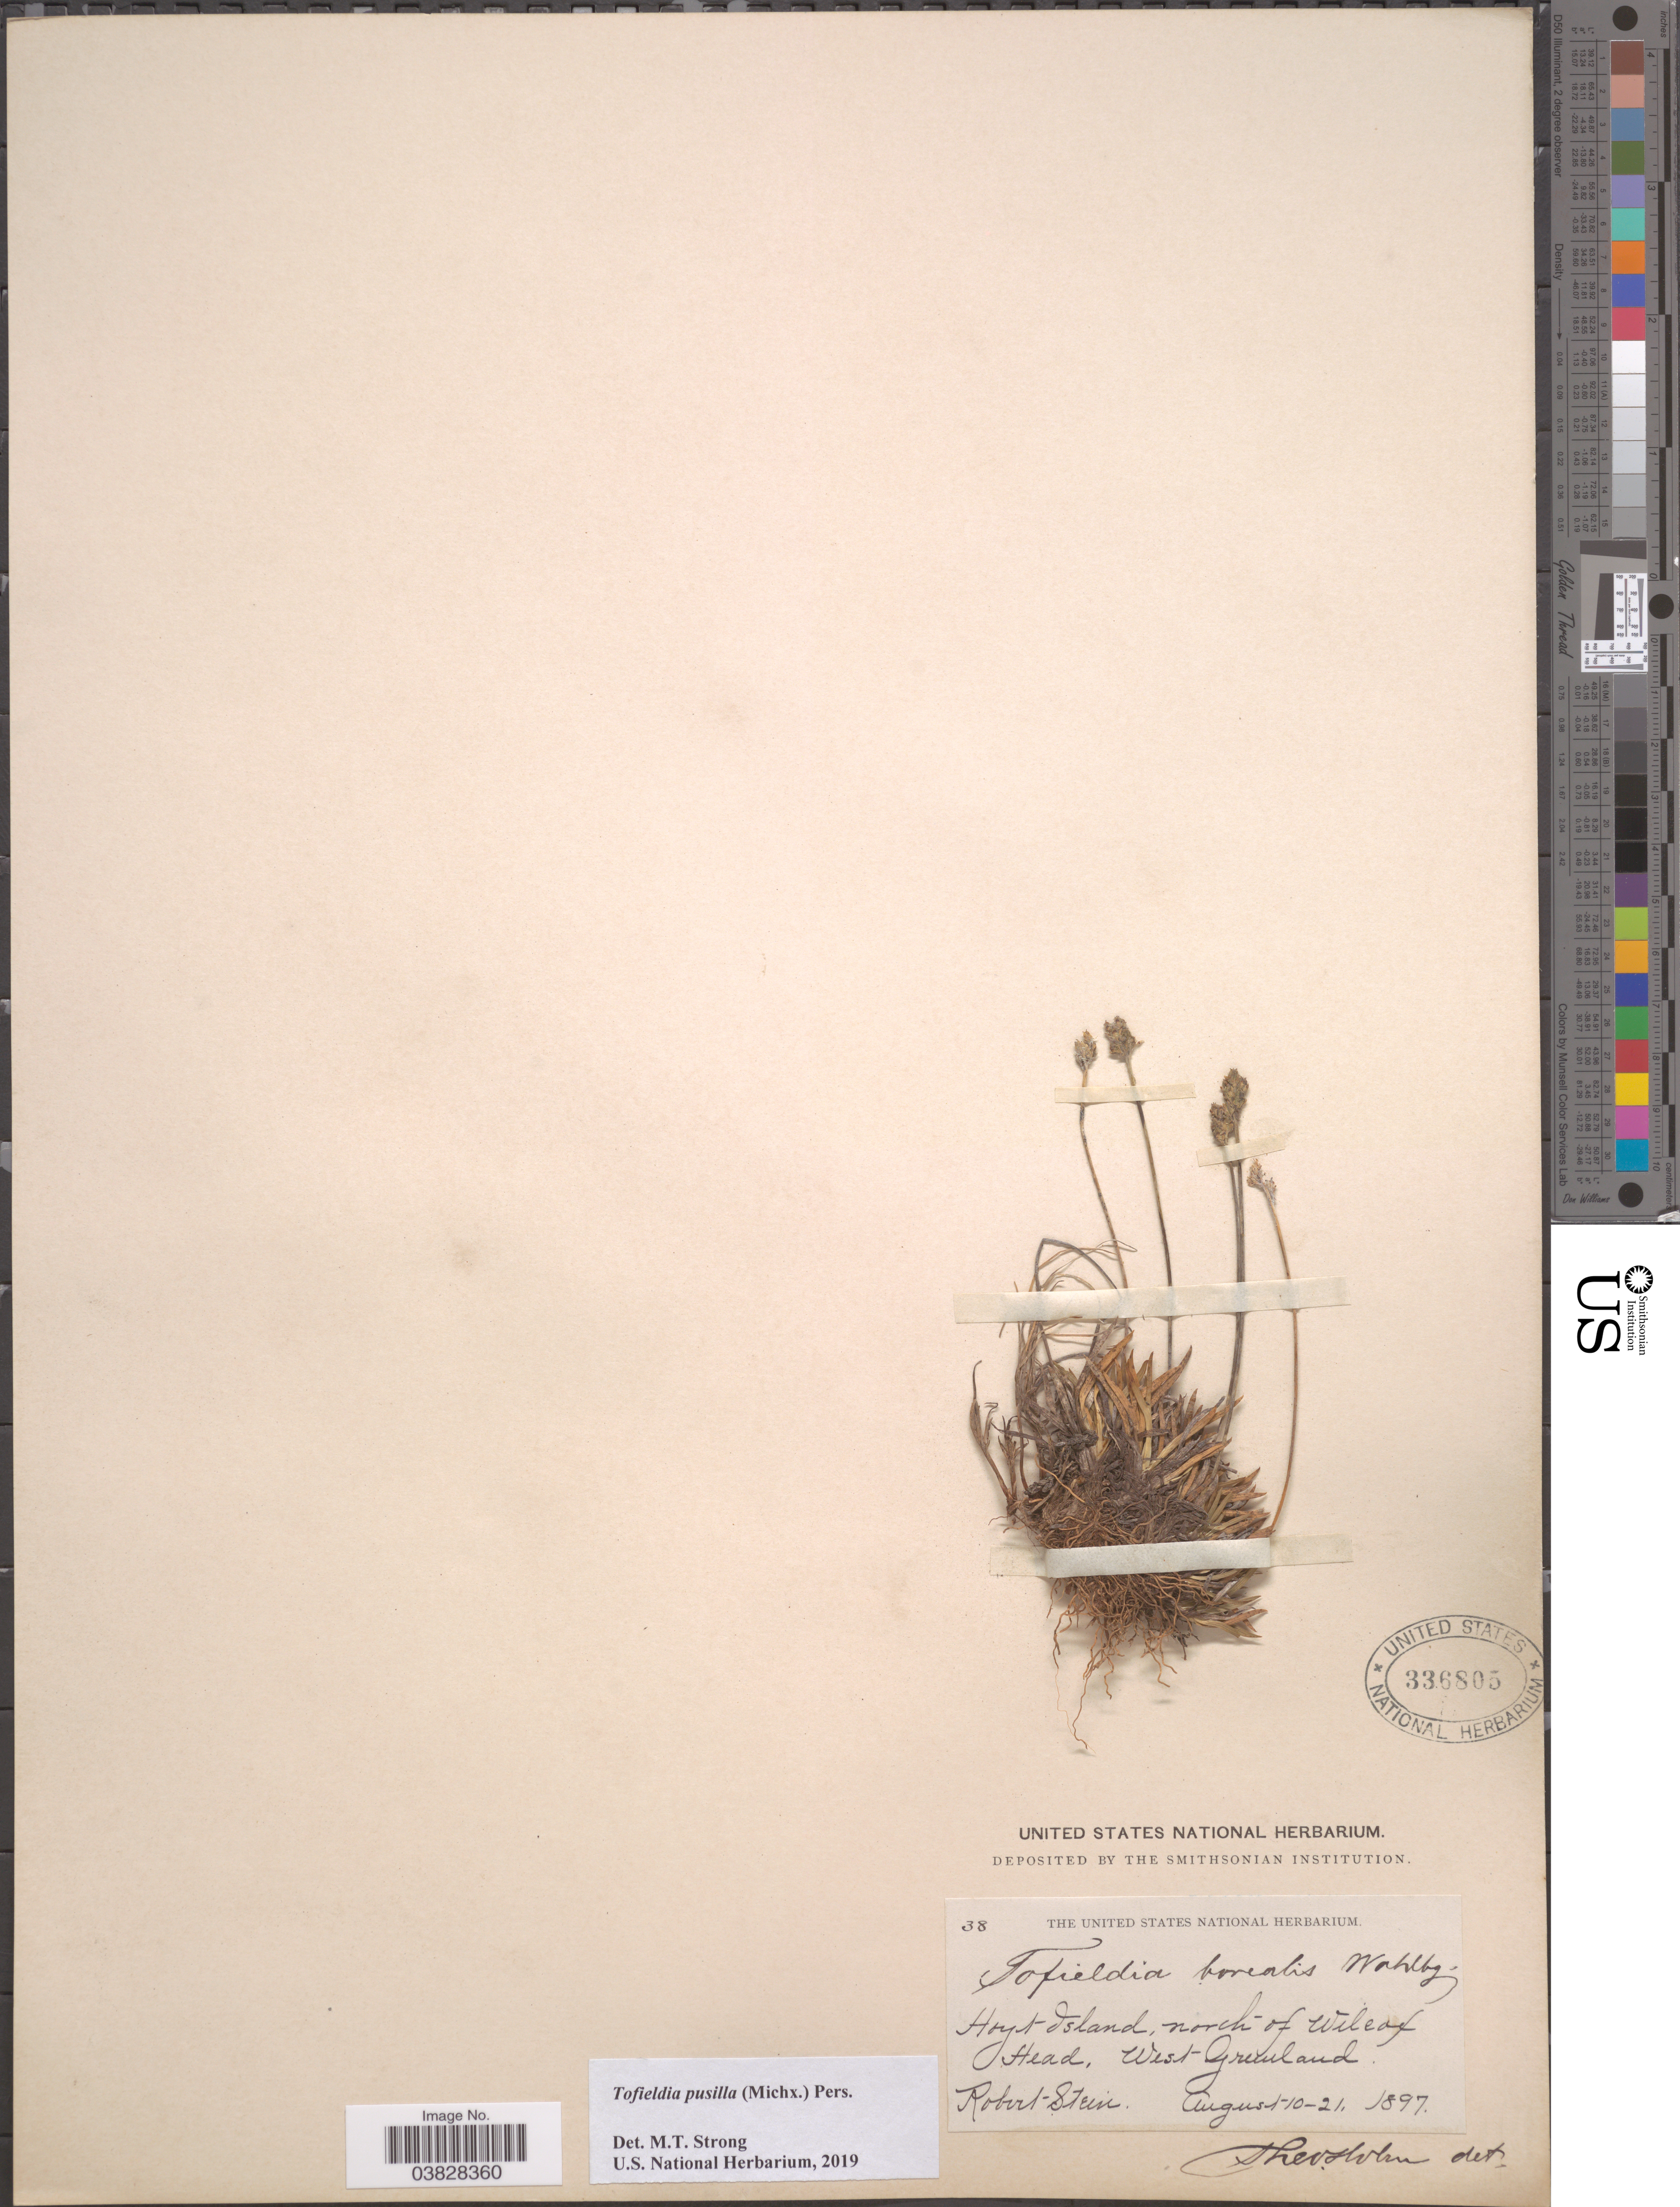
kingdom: Plantae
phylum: Tracheophyta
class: Liliopsida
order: Alismatales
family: Tofieldiaceae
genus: Tofieldia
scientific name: Tofieldia pusilla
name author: (Michx.) Pers.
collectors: Robert-Stein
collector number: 38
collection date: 1897-08-10/1897-08-21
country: Greenland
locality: Hoyt Island, north of Wilcox Head, West Greenland.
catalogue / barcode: US 336805